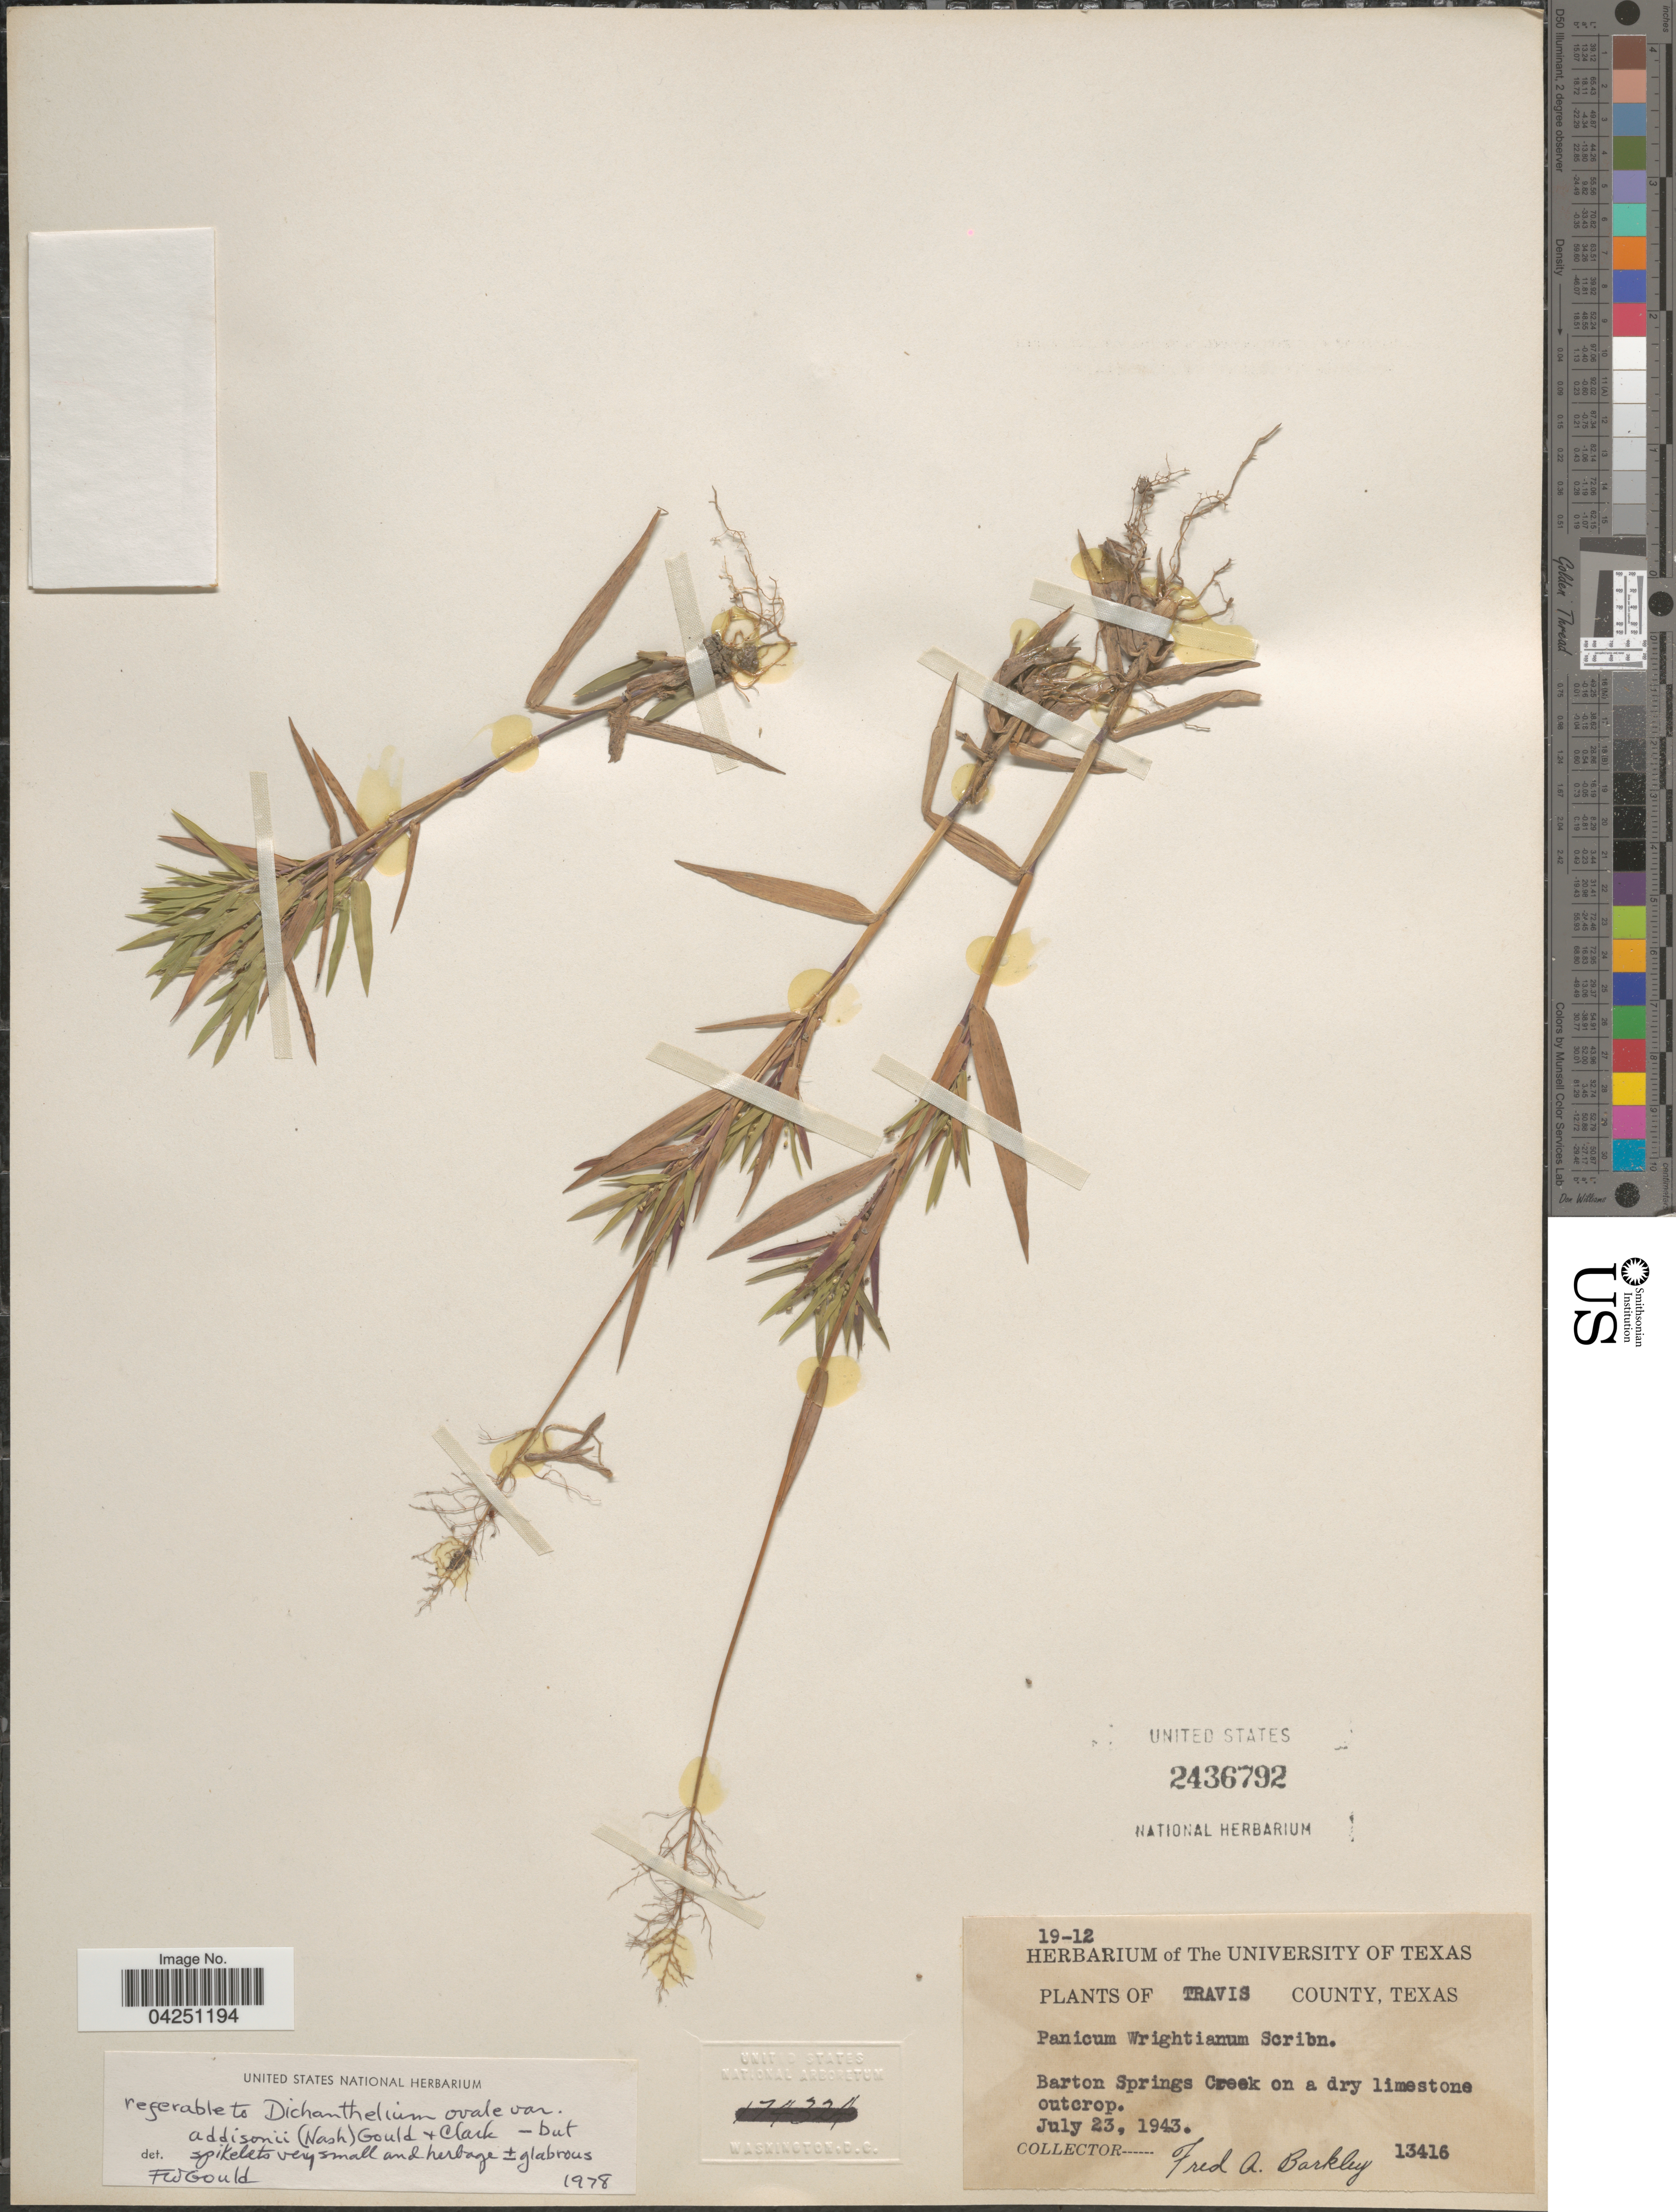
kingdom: Plantae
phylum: Tracheophyta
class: Liliopsida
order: Poales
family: Poaceae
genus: Dichanthelium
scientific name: Dichanthelium acuminatum var. acuminatum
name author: (Sw.) Gould & C.A. Clark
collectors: F. A. Barkley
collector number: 13416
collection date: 1943-07-23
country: United States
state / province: Texas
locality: Travis County. Barton Springs Creek on a dry limestone outcrop.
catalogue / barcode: US 2436792